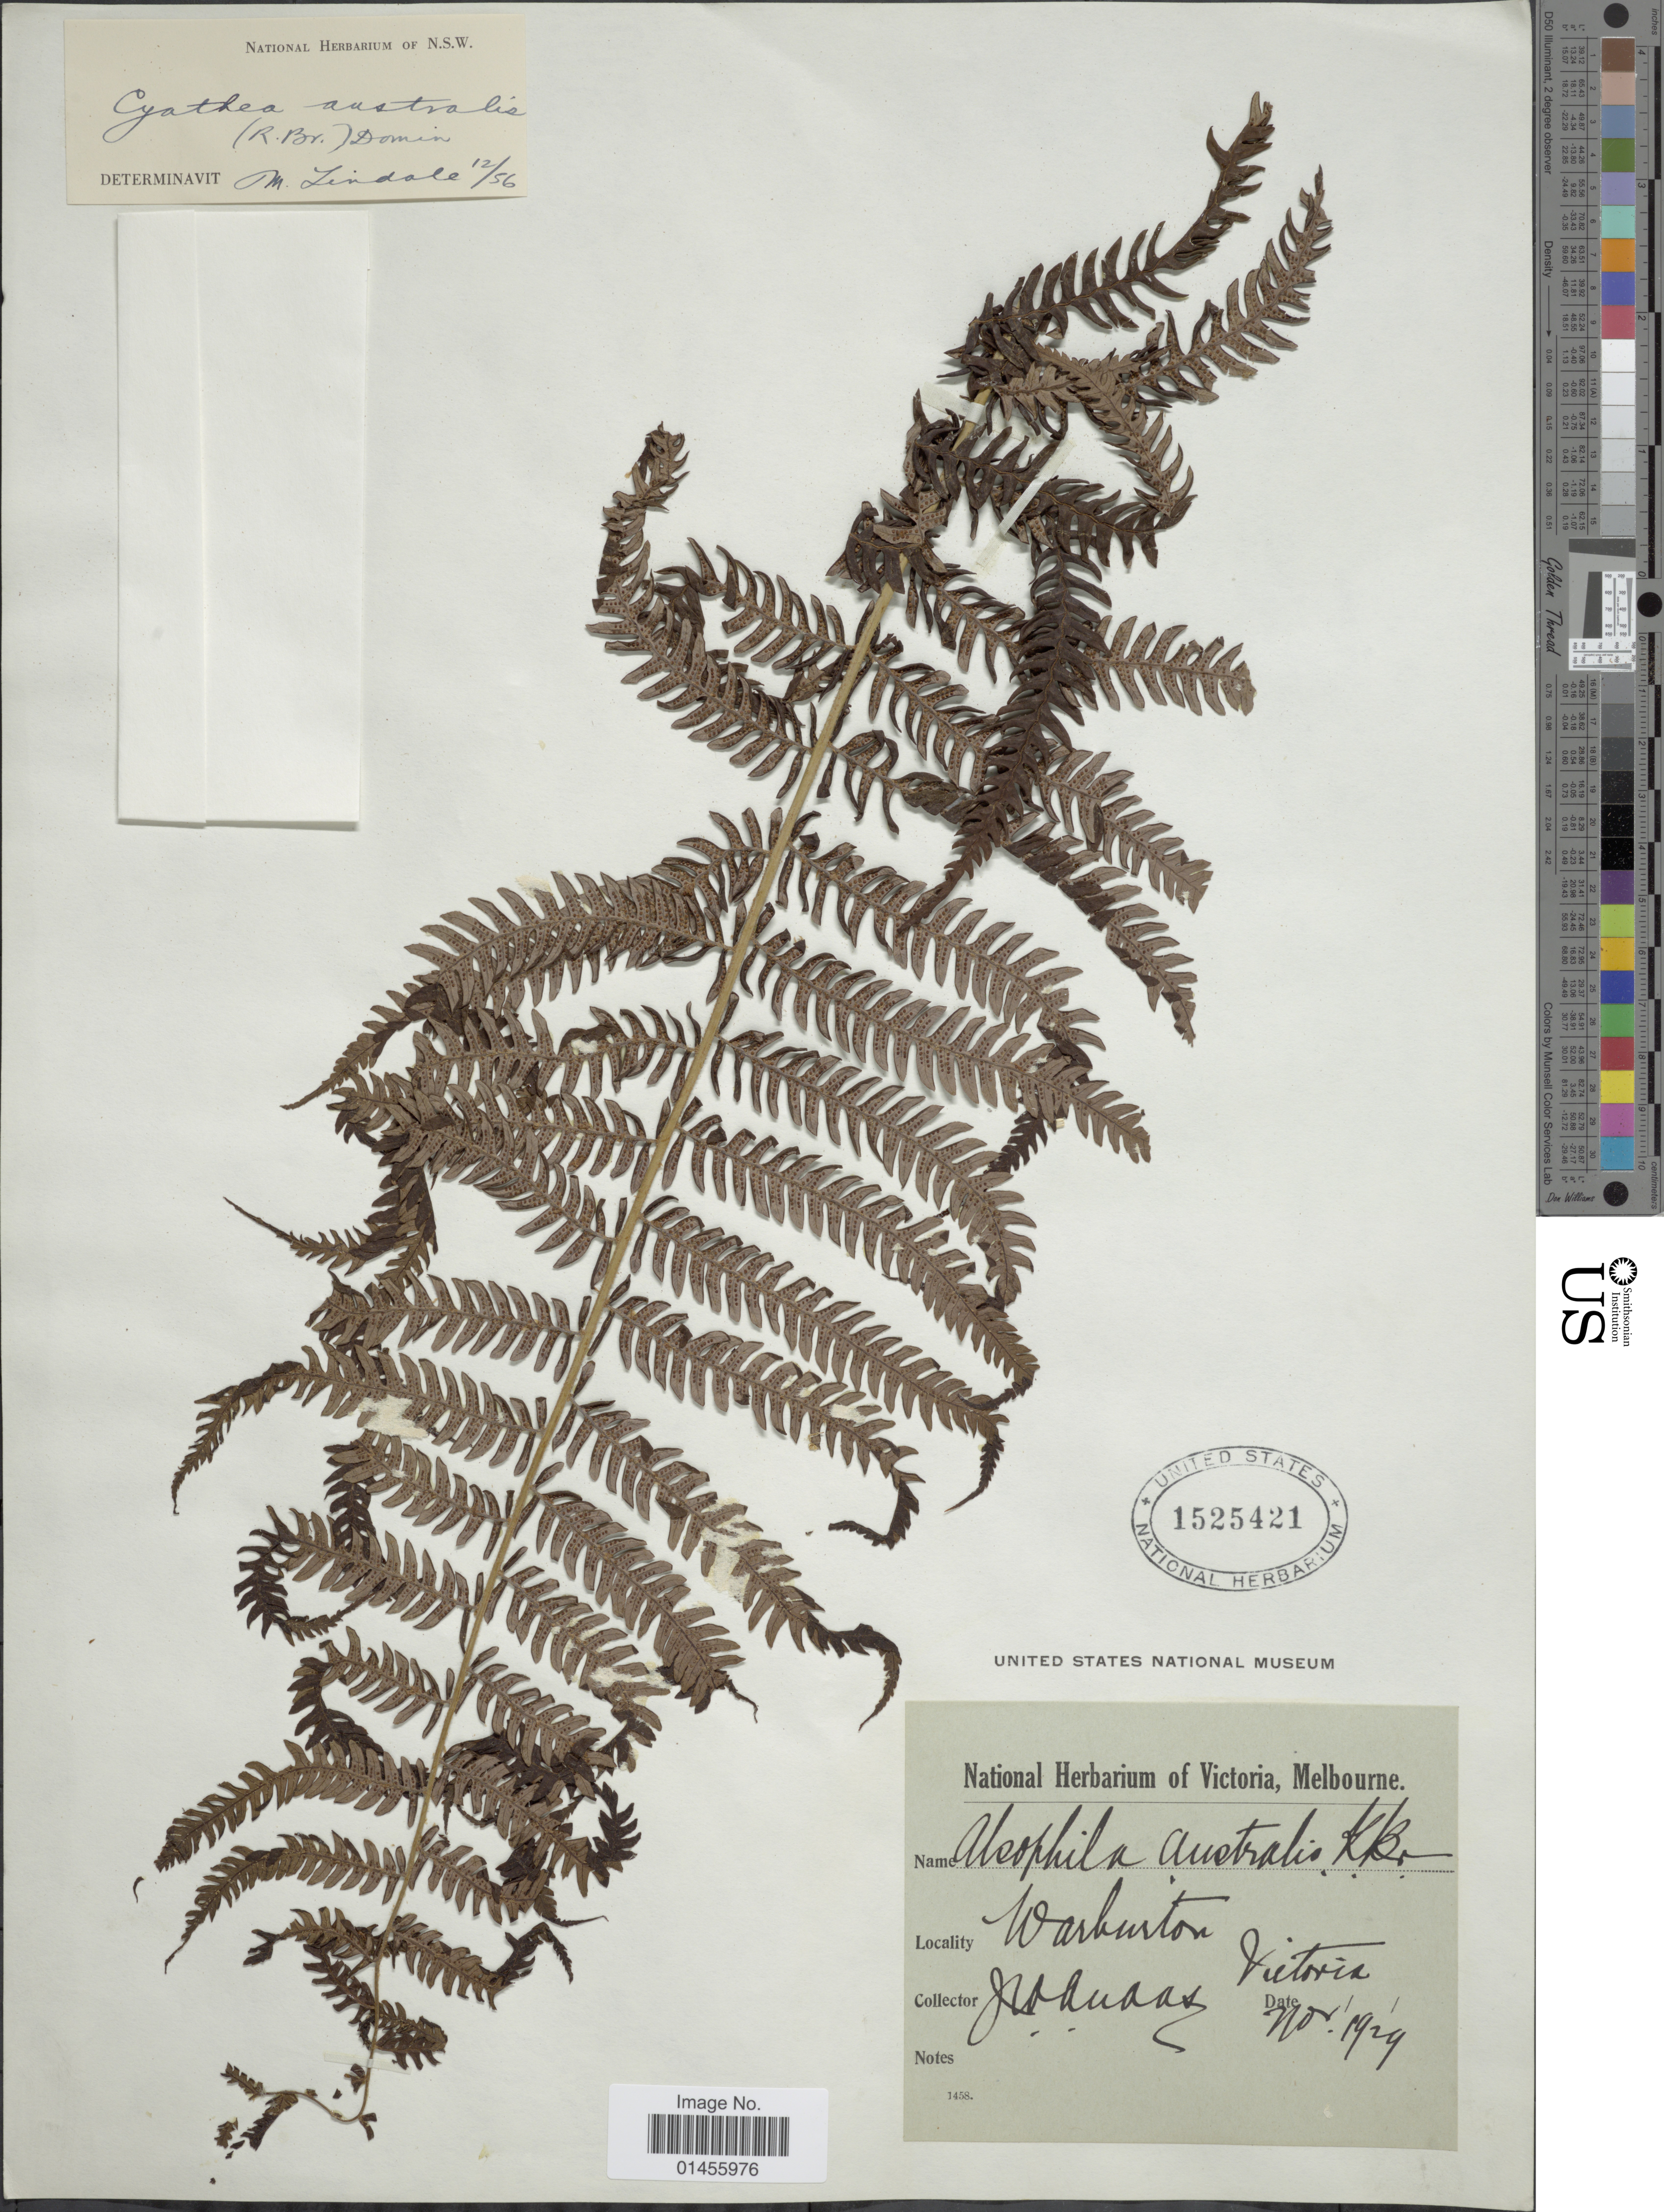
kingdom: Plantae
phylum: Tracheophyta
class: Polypodiopsida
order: Cyatheales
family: Cyatheaceae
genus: Alsophila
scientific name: Alsophila australis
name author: R. Br.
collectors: J. Kuaas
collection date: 1929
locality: Warkurton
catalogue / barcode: US 1525421